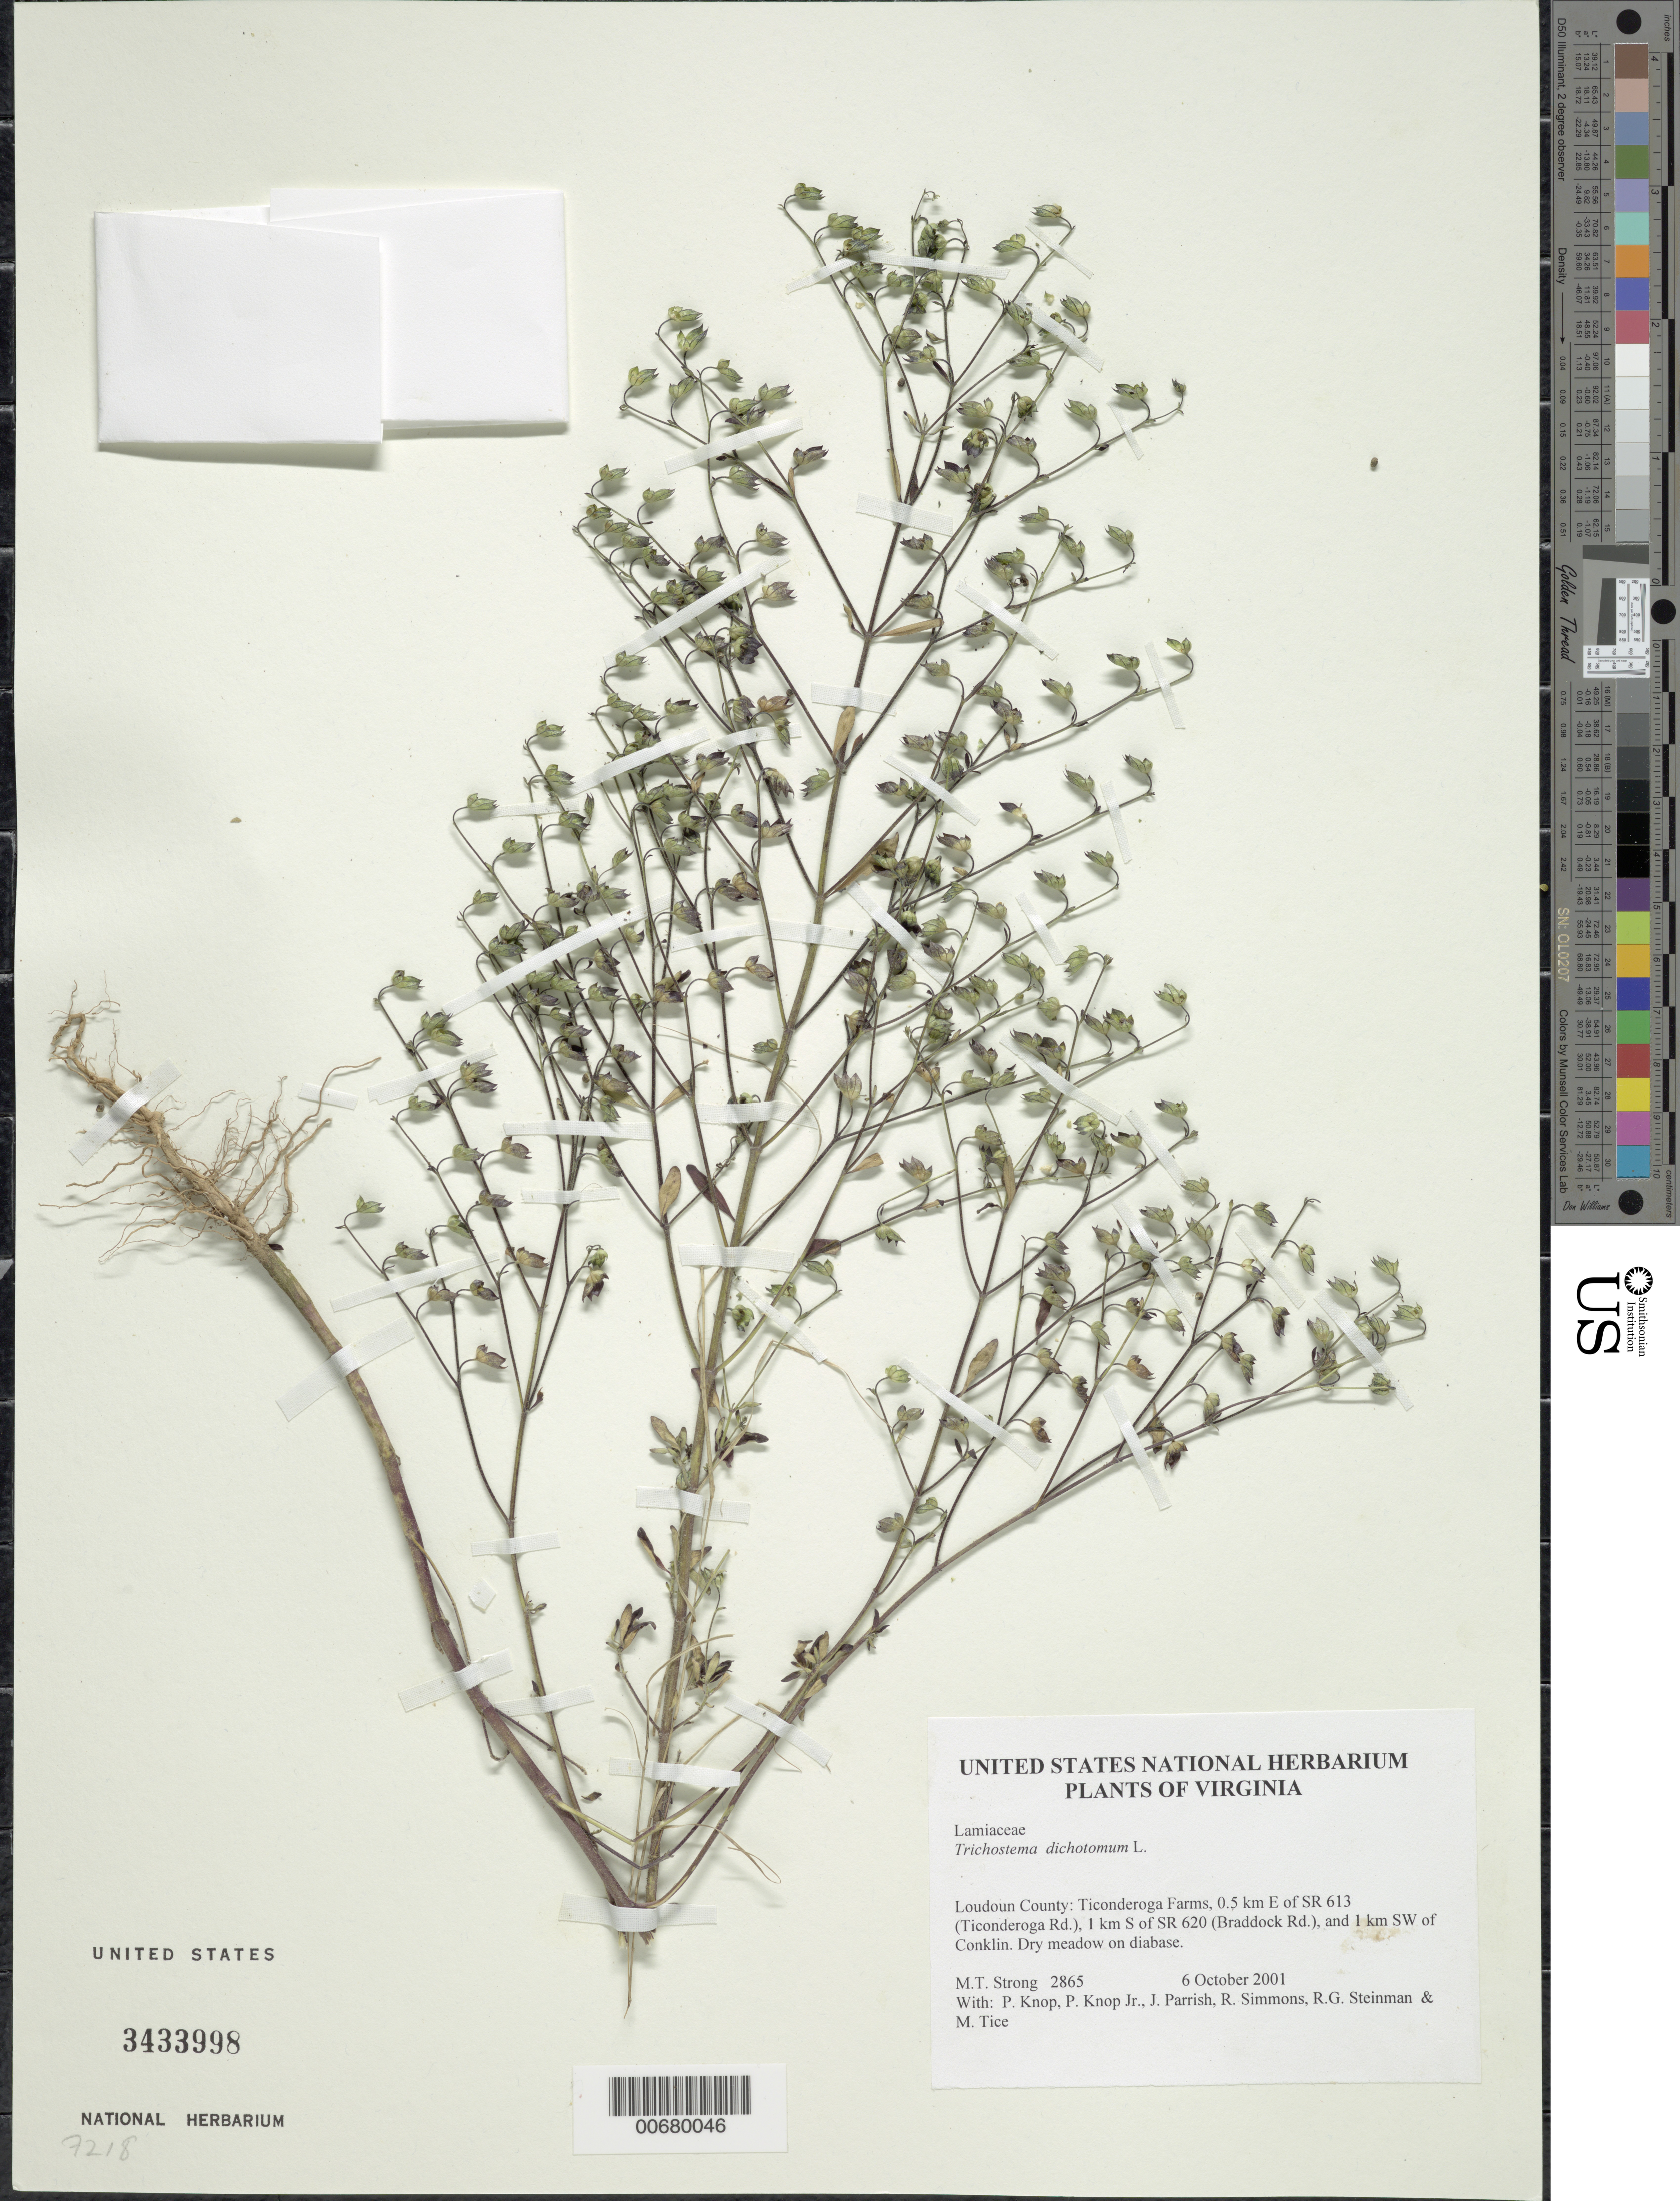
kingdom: Plantae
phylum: Tracheophyta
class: Magnoliopsida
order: Lamiales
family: Lamiaceae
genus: Trichostema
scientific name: Trichostema dichotomum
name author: L.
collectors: M. T. Strong, P. Knop, P. Knop, J. Parrish & et al.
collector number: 2865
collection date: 2001-10-06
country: United States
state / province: Virginia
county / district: Loudoun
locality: Ticonderoga Farms, 0.5 km E of SR 613 (Ticonderoga Rd.), 1 km S of SR 620 (Braddock Rd.), and 1 km SW of Conklin.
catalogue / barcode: US 3433998